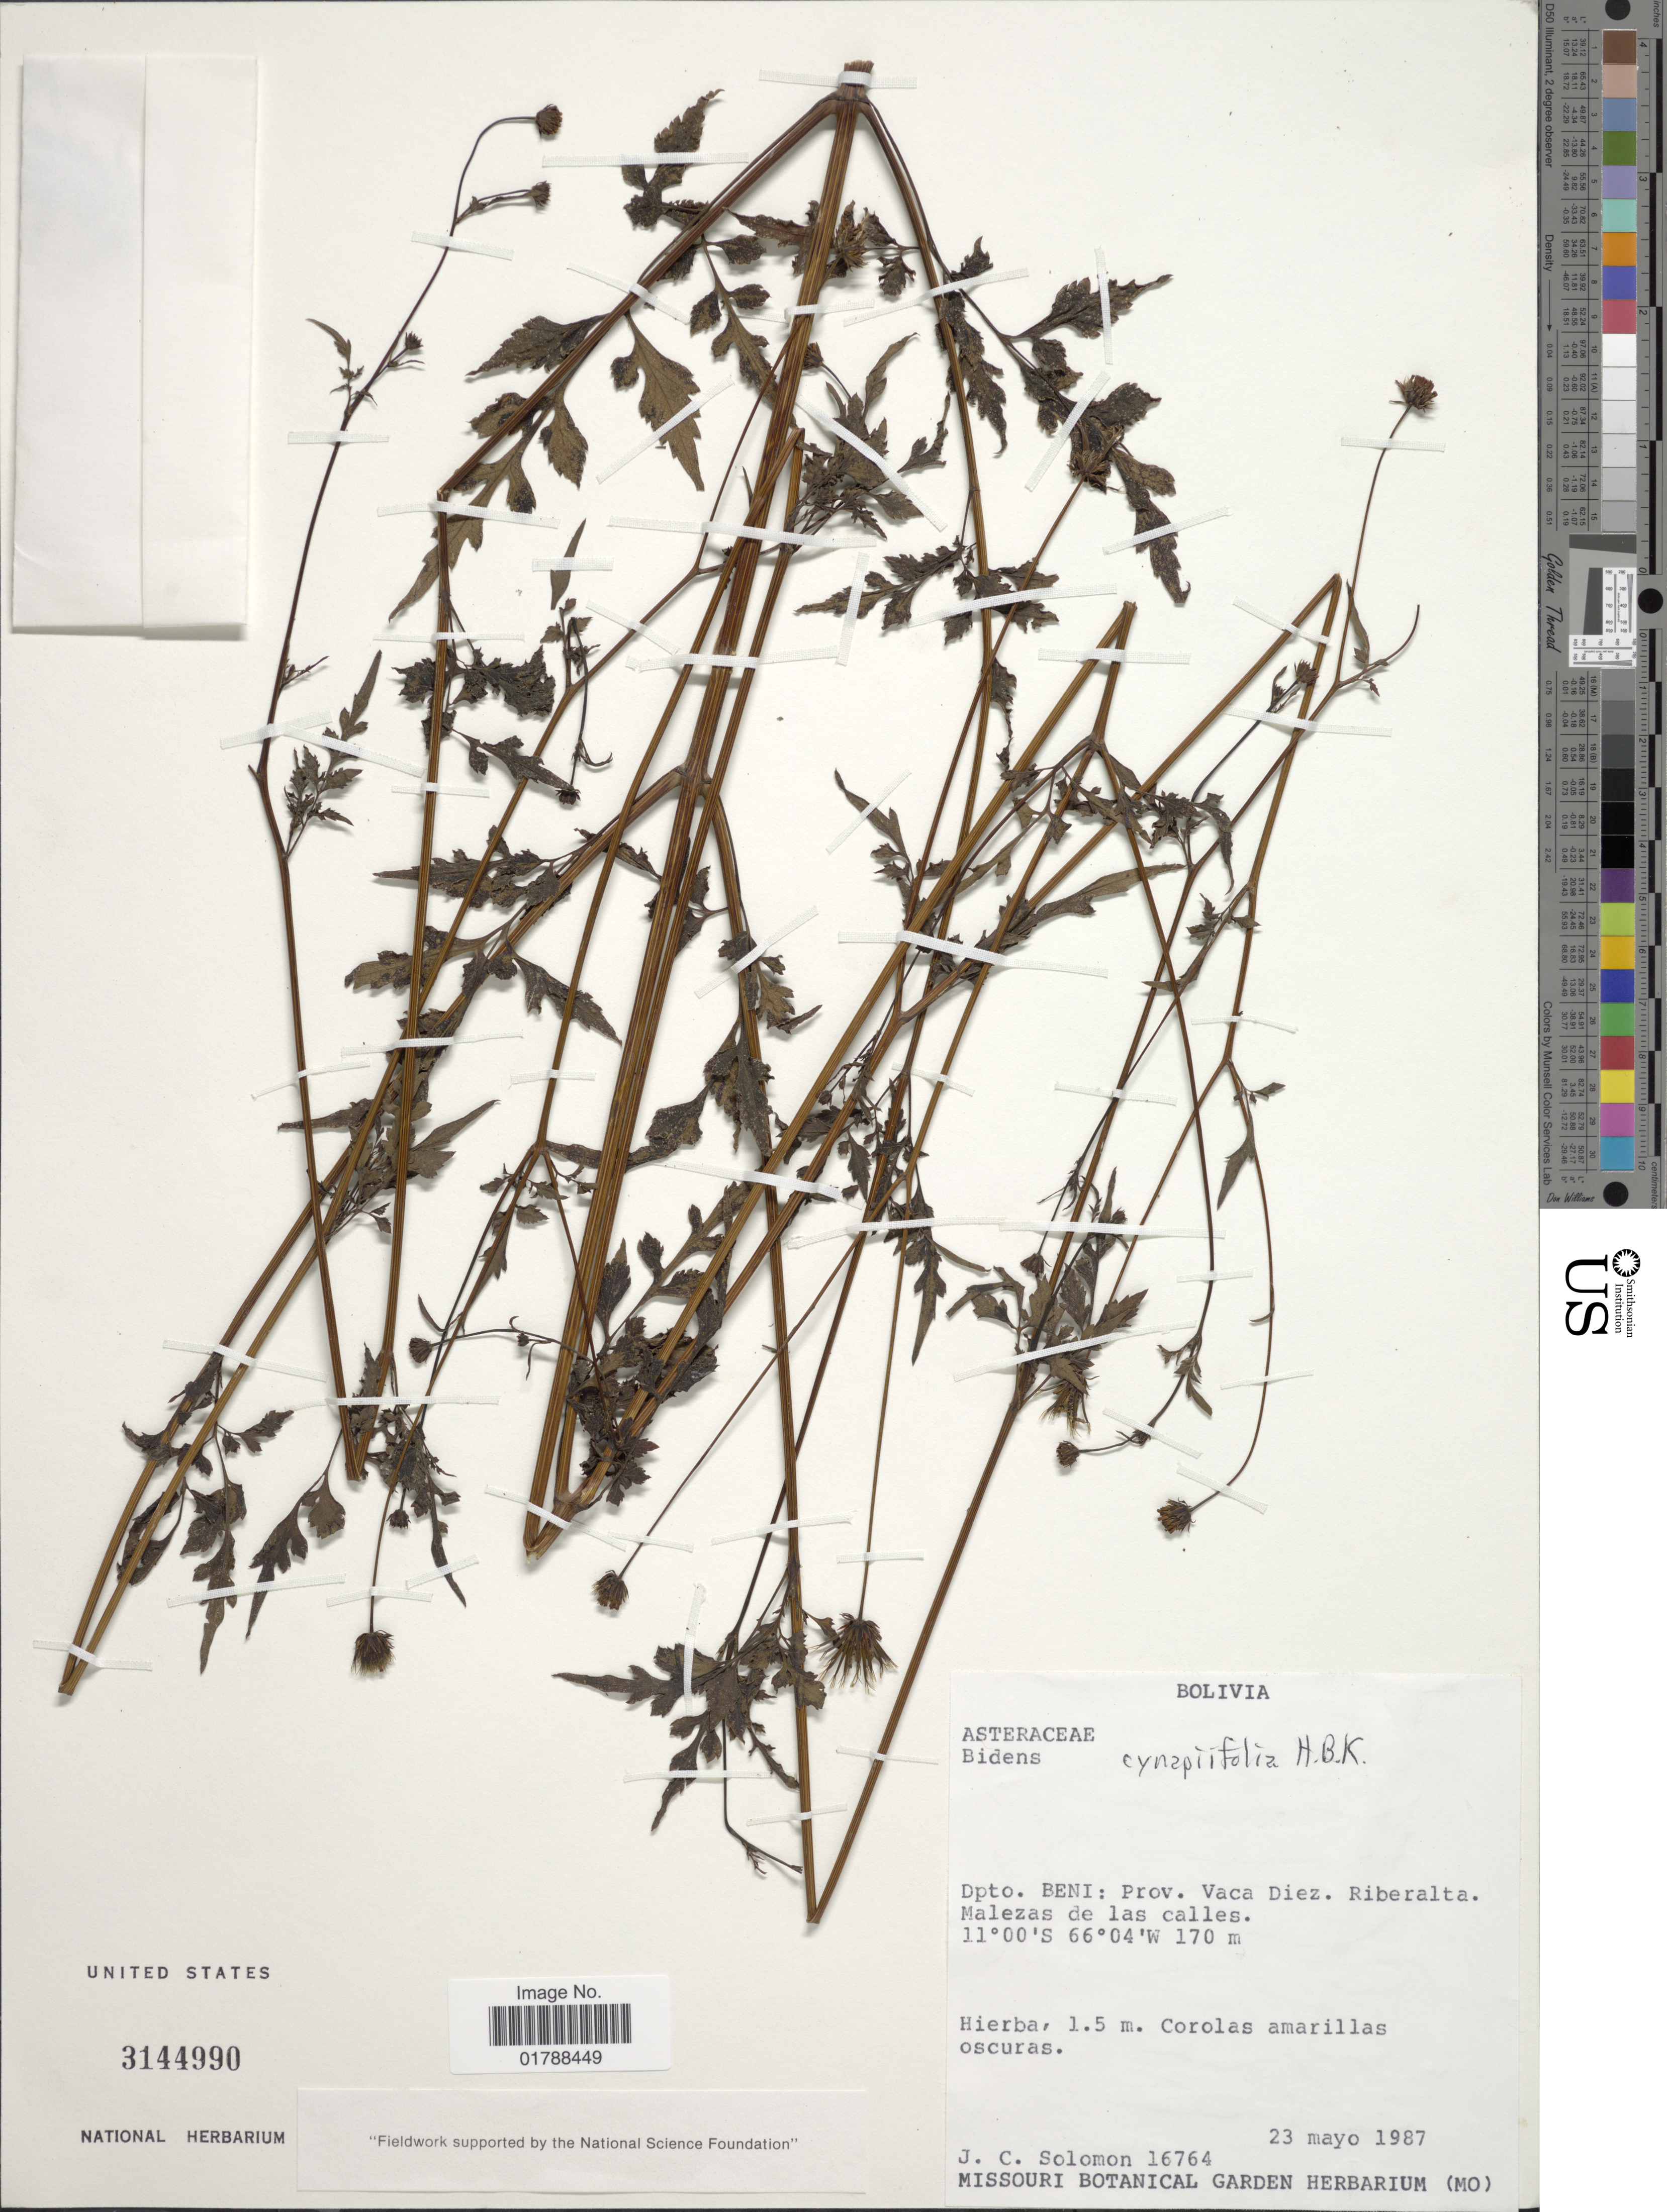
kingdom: Plantae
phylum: Tracheophyta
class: Magnoliopsida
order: Asterales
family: Asteraceae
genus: Bidens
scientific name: Bidens cynapiifolia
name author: Kunth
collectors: J. C. Solomon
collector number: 16764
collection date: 1987-05-23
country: Bolivia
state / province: Beni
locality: Prov. Vaca Diez. Riberalta. Malezas de las calles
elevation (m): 170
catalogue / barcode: US 3144990